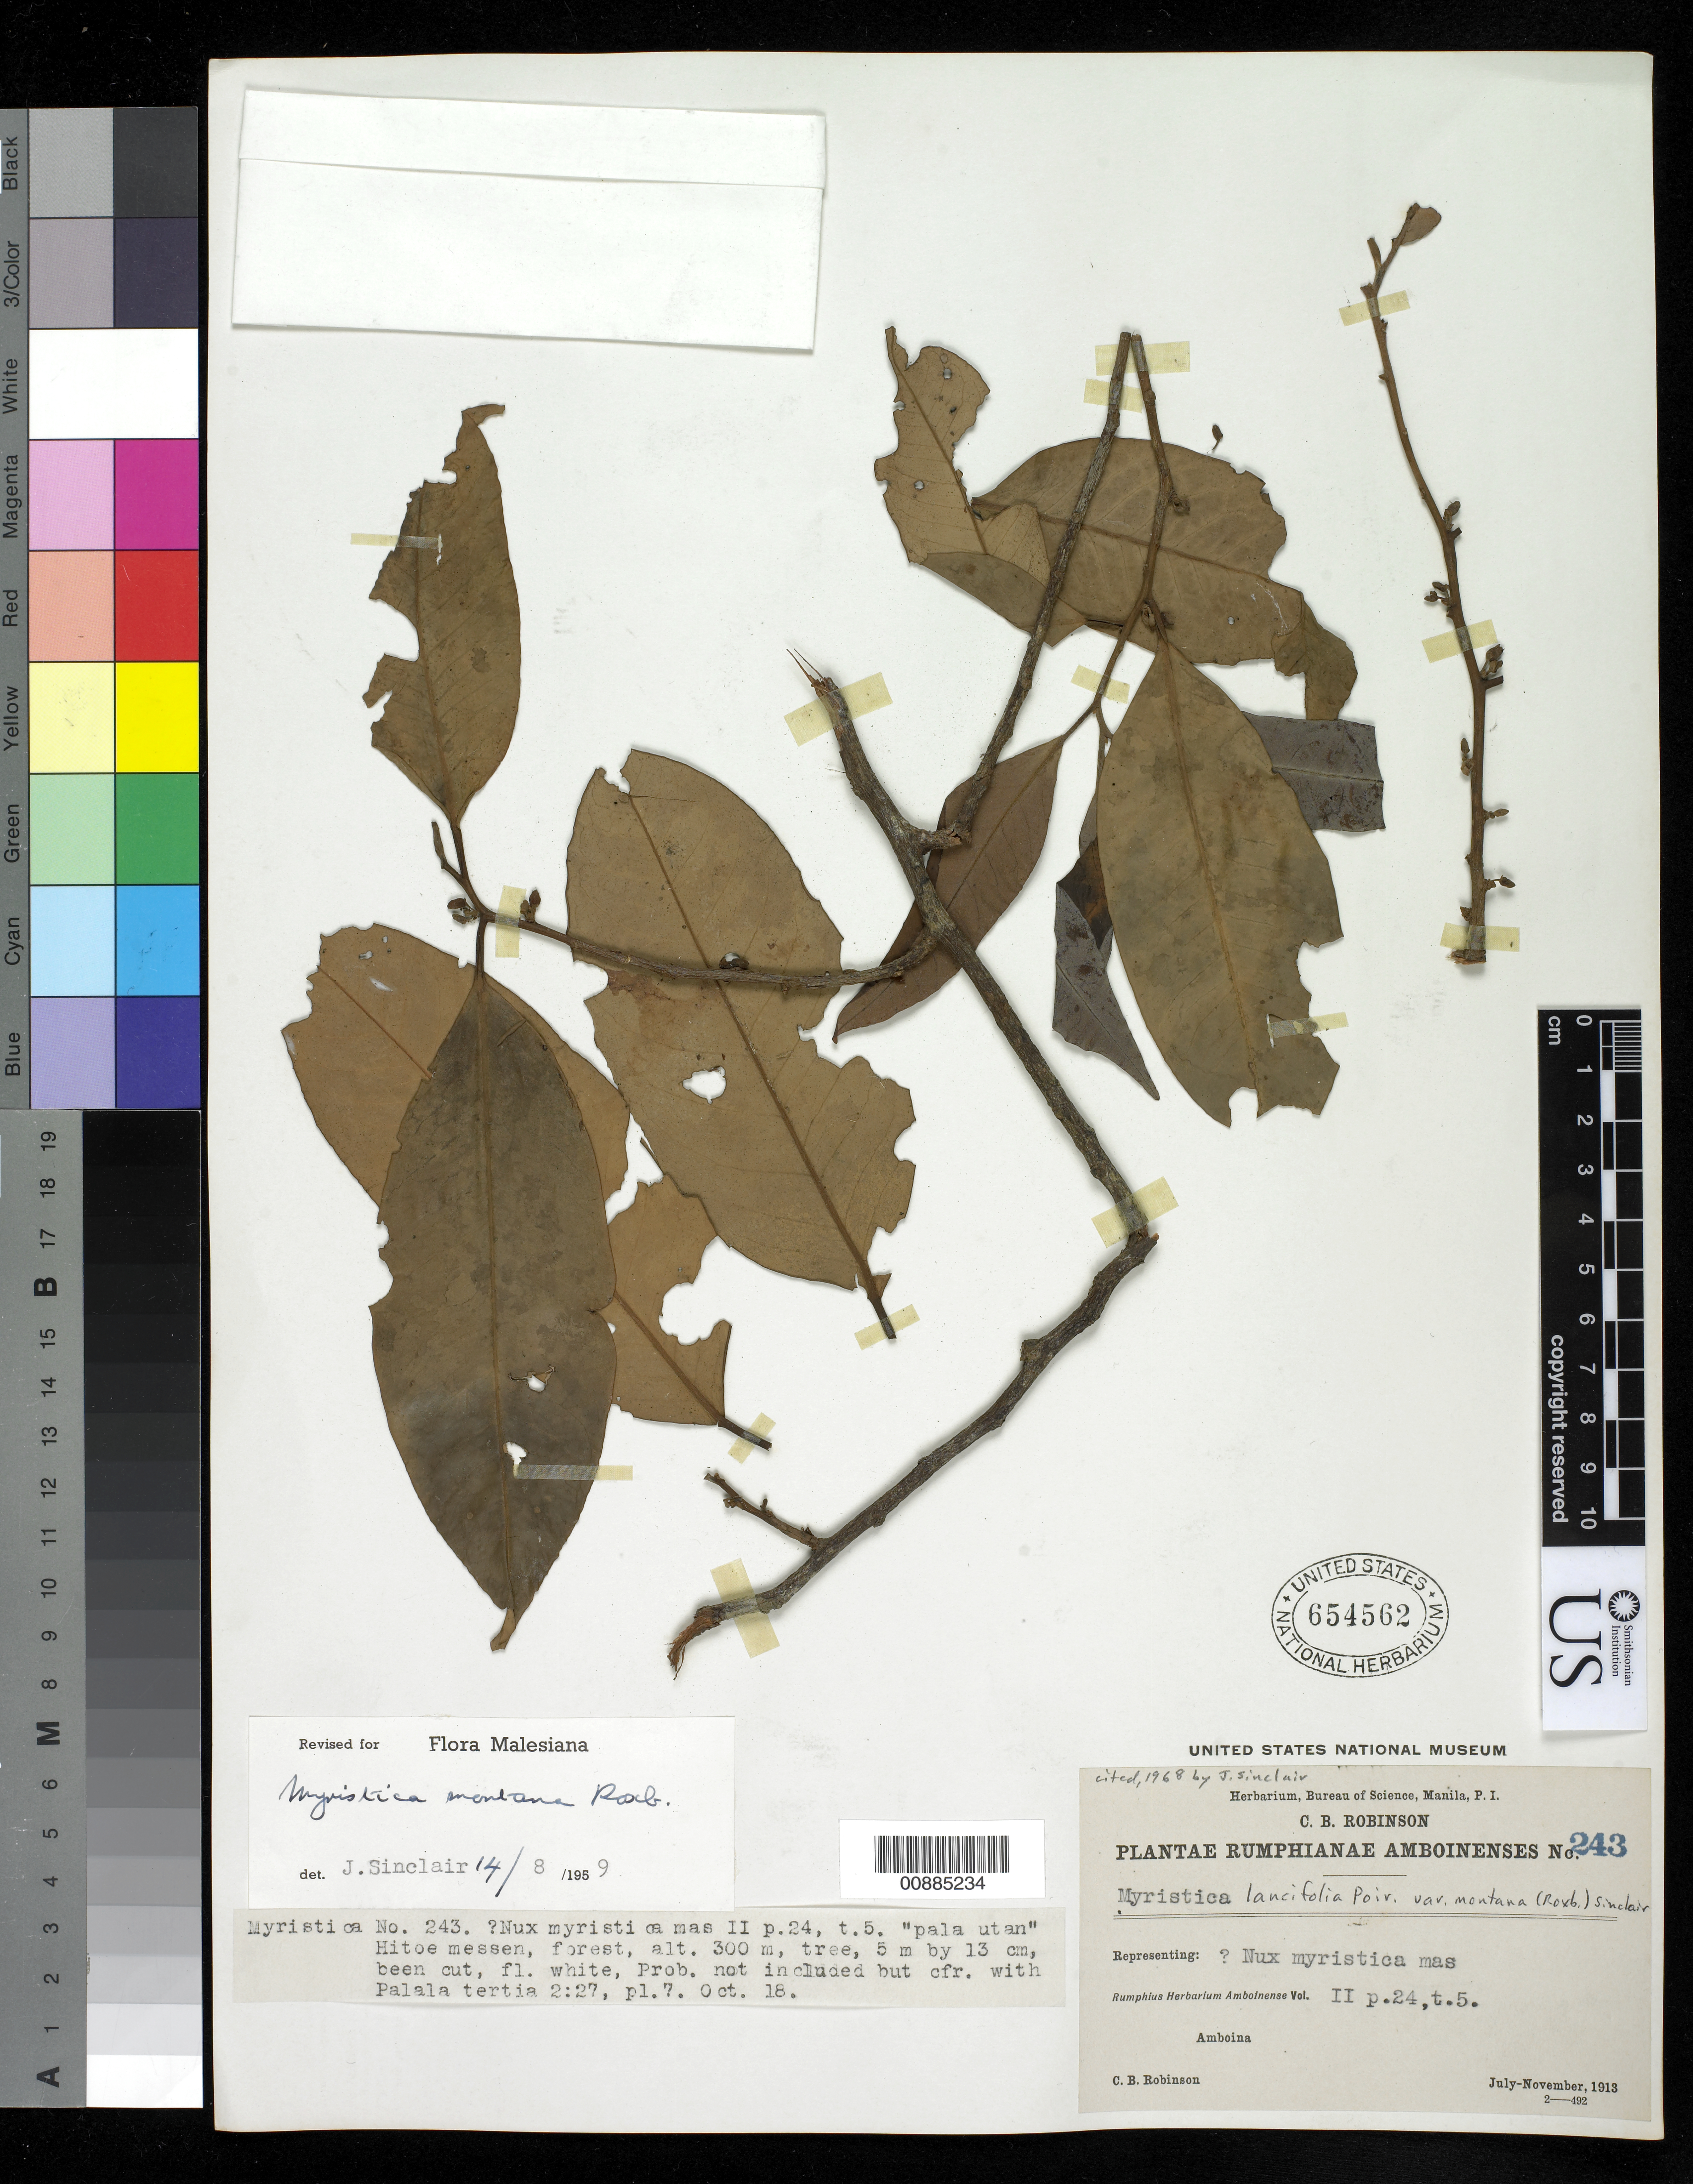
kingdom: Plantae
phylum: Tracheophyta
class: Magnoliopsida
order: Magnoliales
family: Myristicaceae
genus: Myristica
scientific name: Myristica lancifolia var. montana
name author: (Roxb.) J. Sinclair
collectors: C. Robinson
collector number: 243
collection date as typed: Jul 1913 to Nov 1913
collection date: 1913-07/1913-11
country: Indonesia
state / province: Maluku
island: Amboina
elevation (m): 300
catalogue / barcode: US 654562